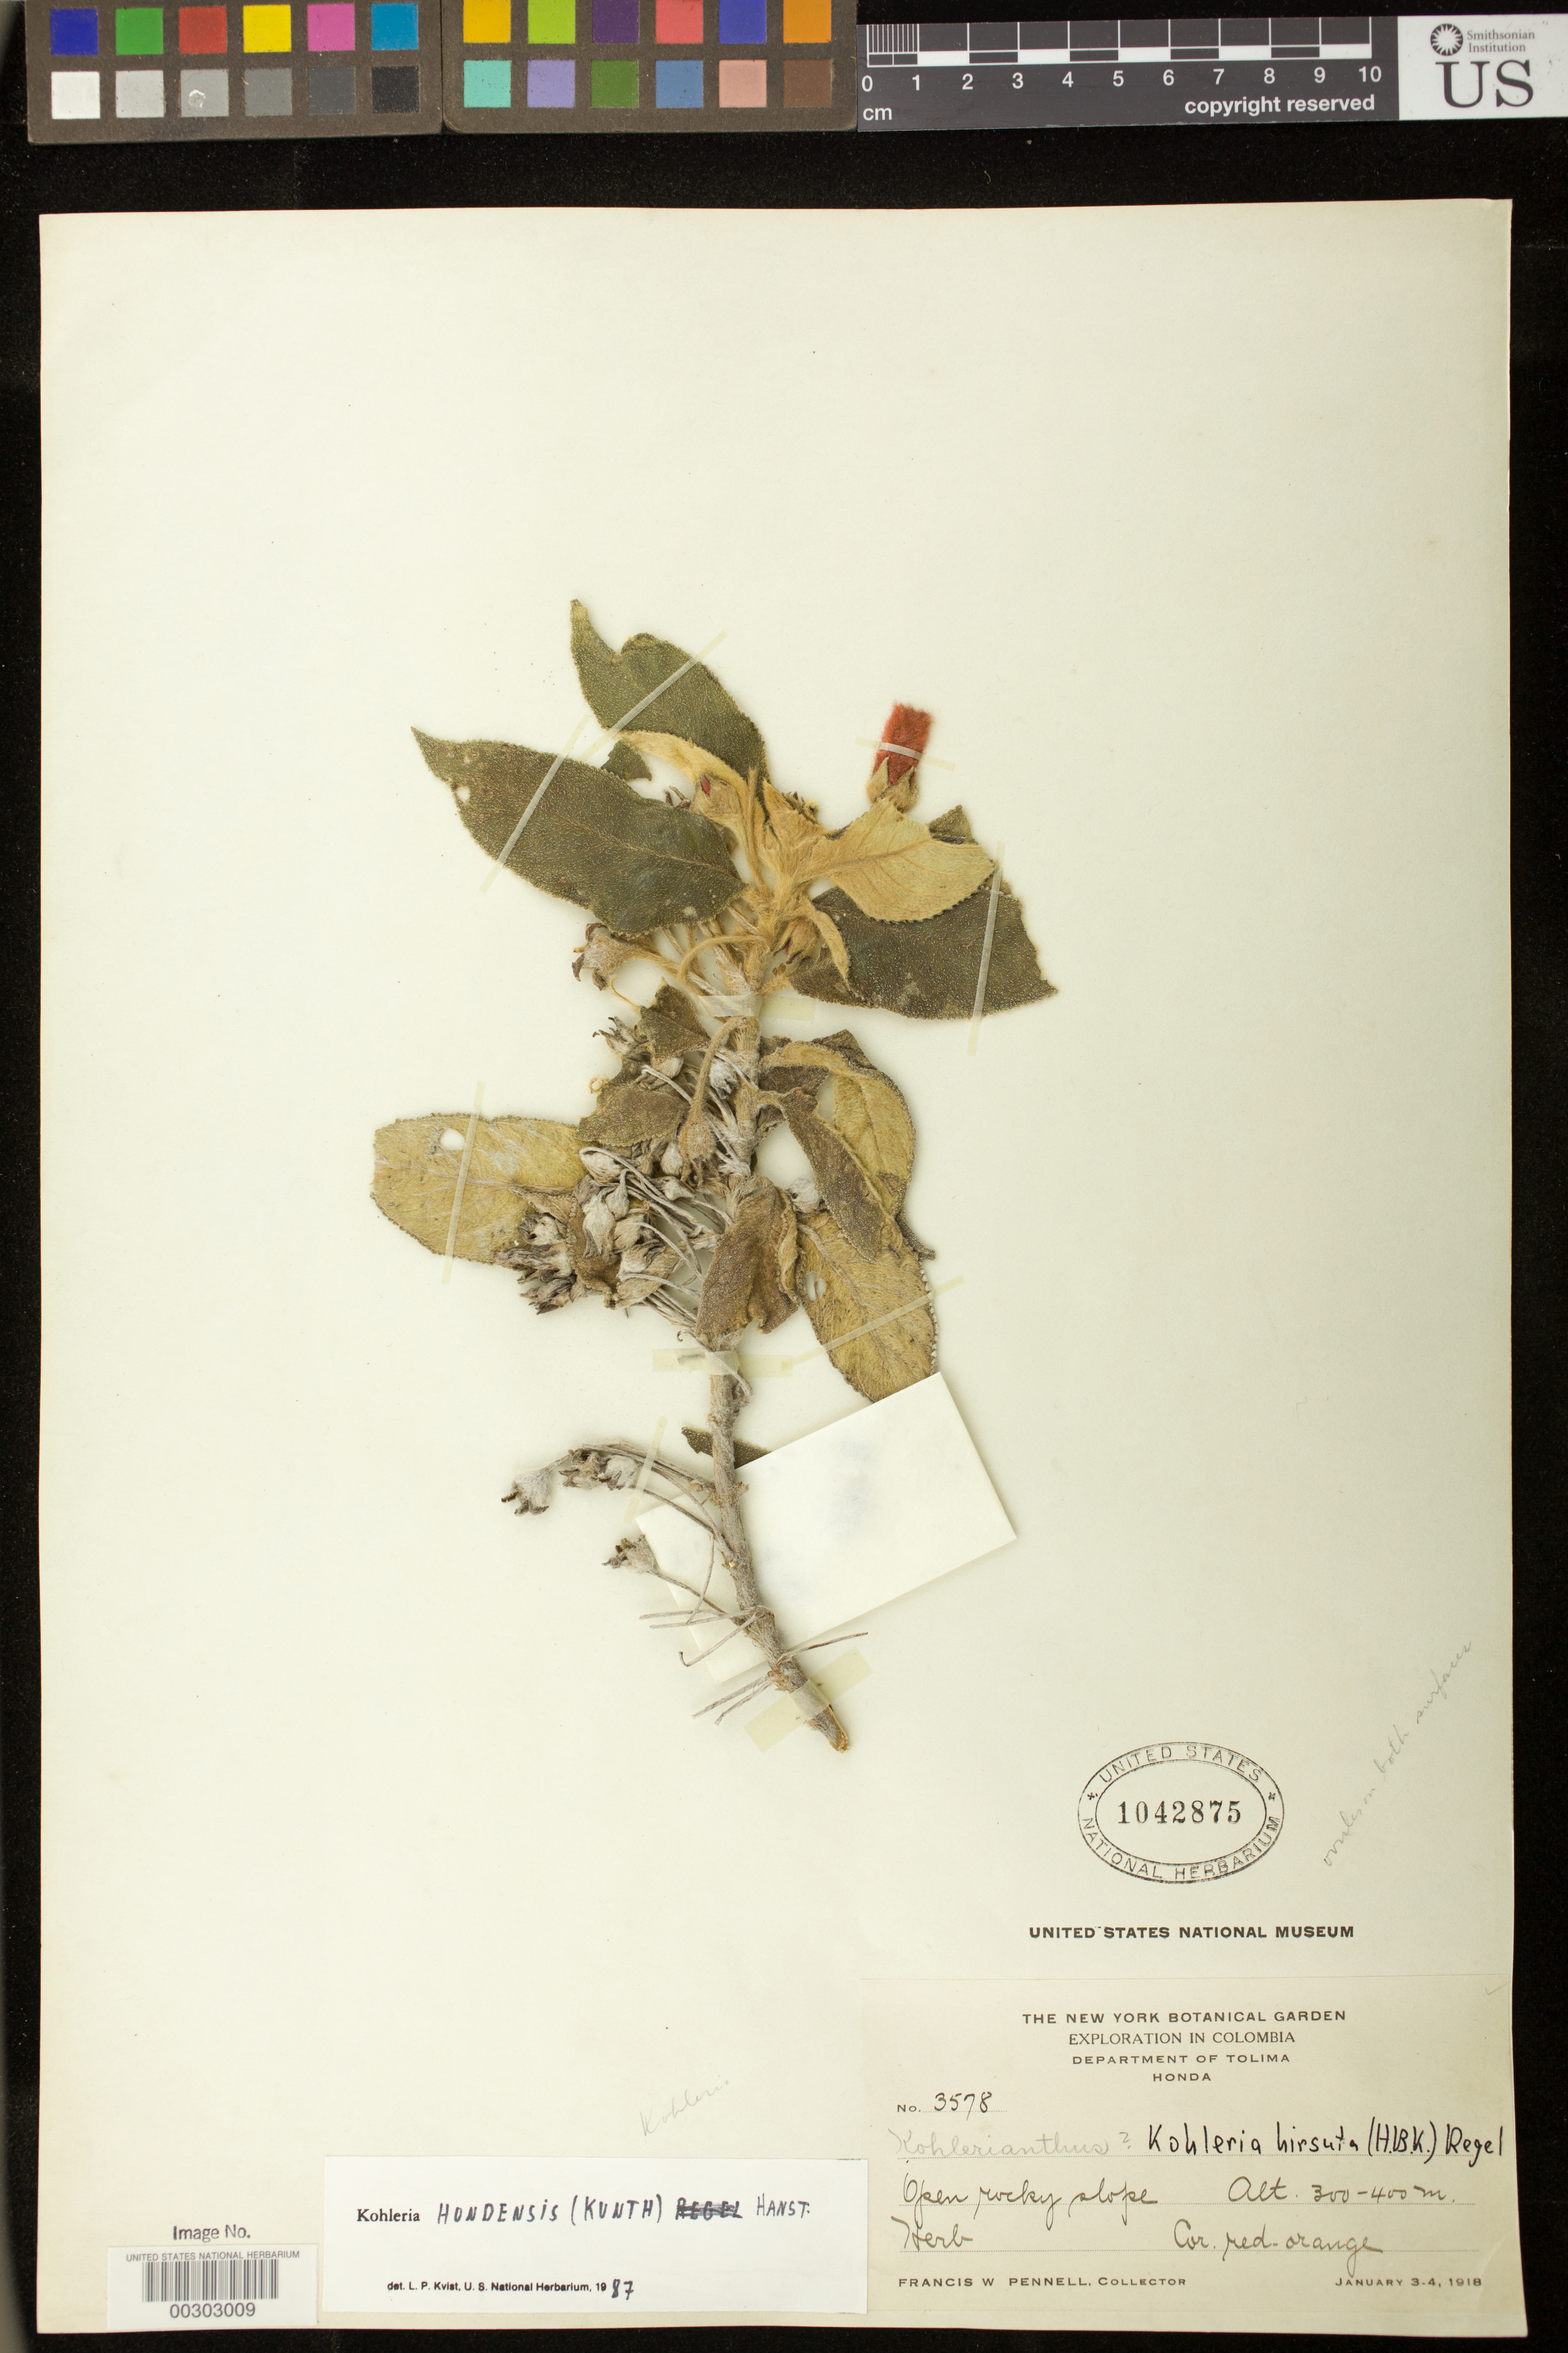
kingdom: Plantae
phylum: Tracheophyta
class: Magnoliopsida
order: Lamiales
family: Gesneriaceae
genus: Kohleria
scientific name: Kohleria hondensis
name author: (Kunth) Hanst.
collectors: F. W. Pennell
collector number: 3578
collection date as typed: Jan 1918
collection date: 1918-01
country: Colombia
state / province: Tolima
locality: Honda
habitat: Open rocky slope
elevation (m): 300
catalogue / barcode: US 1042875